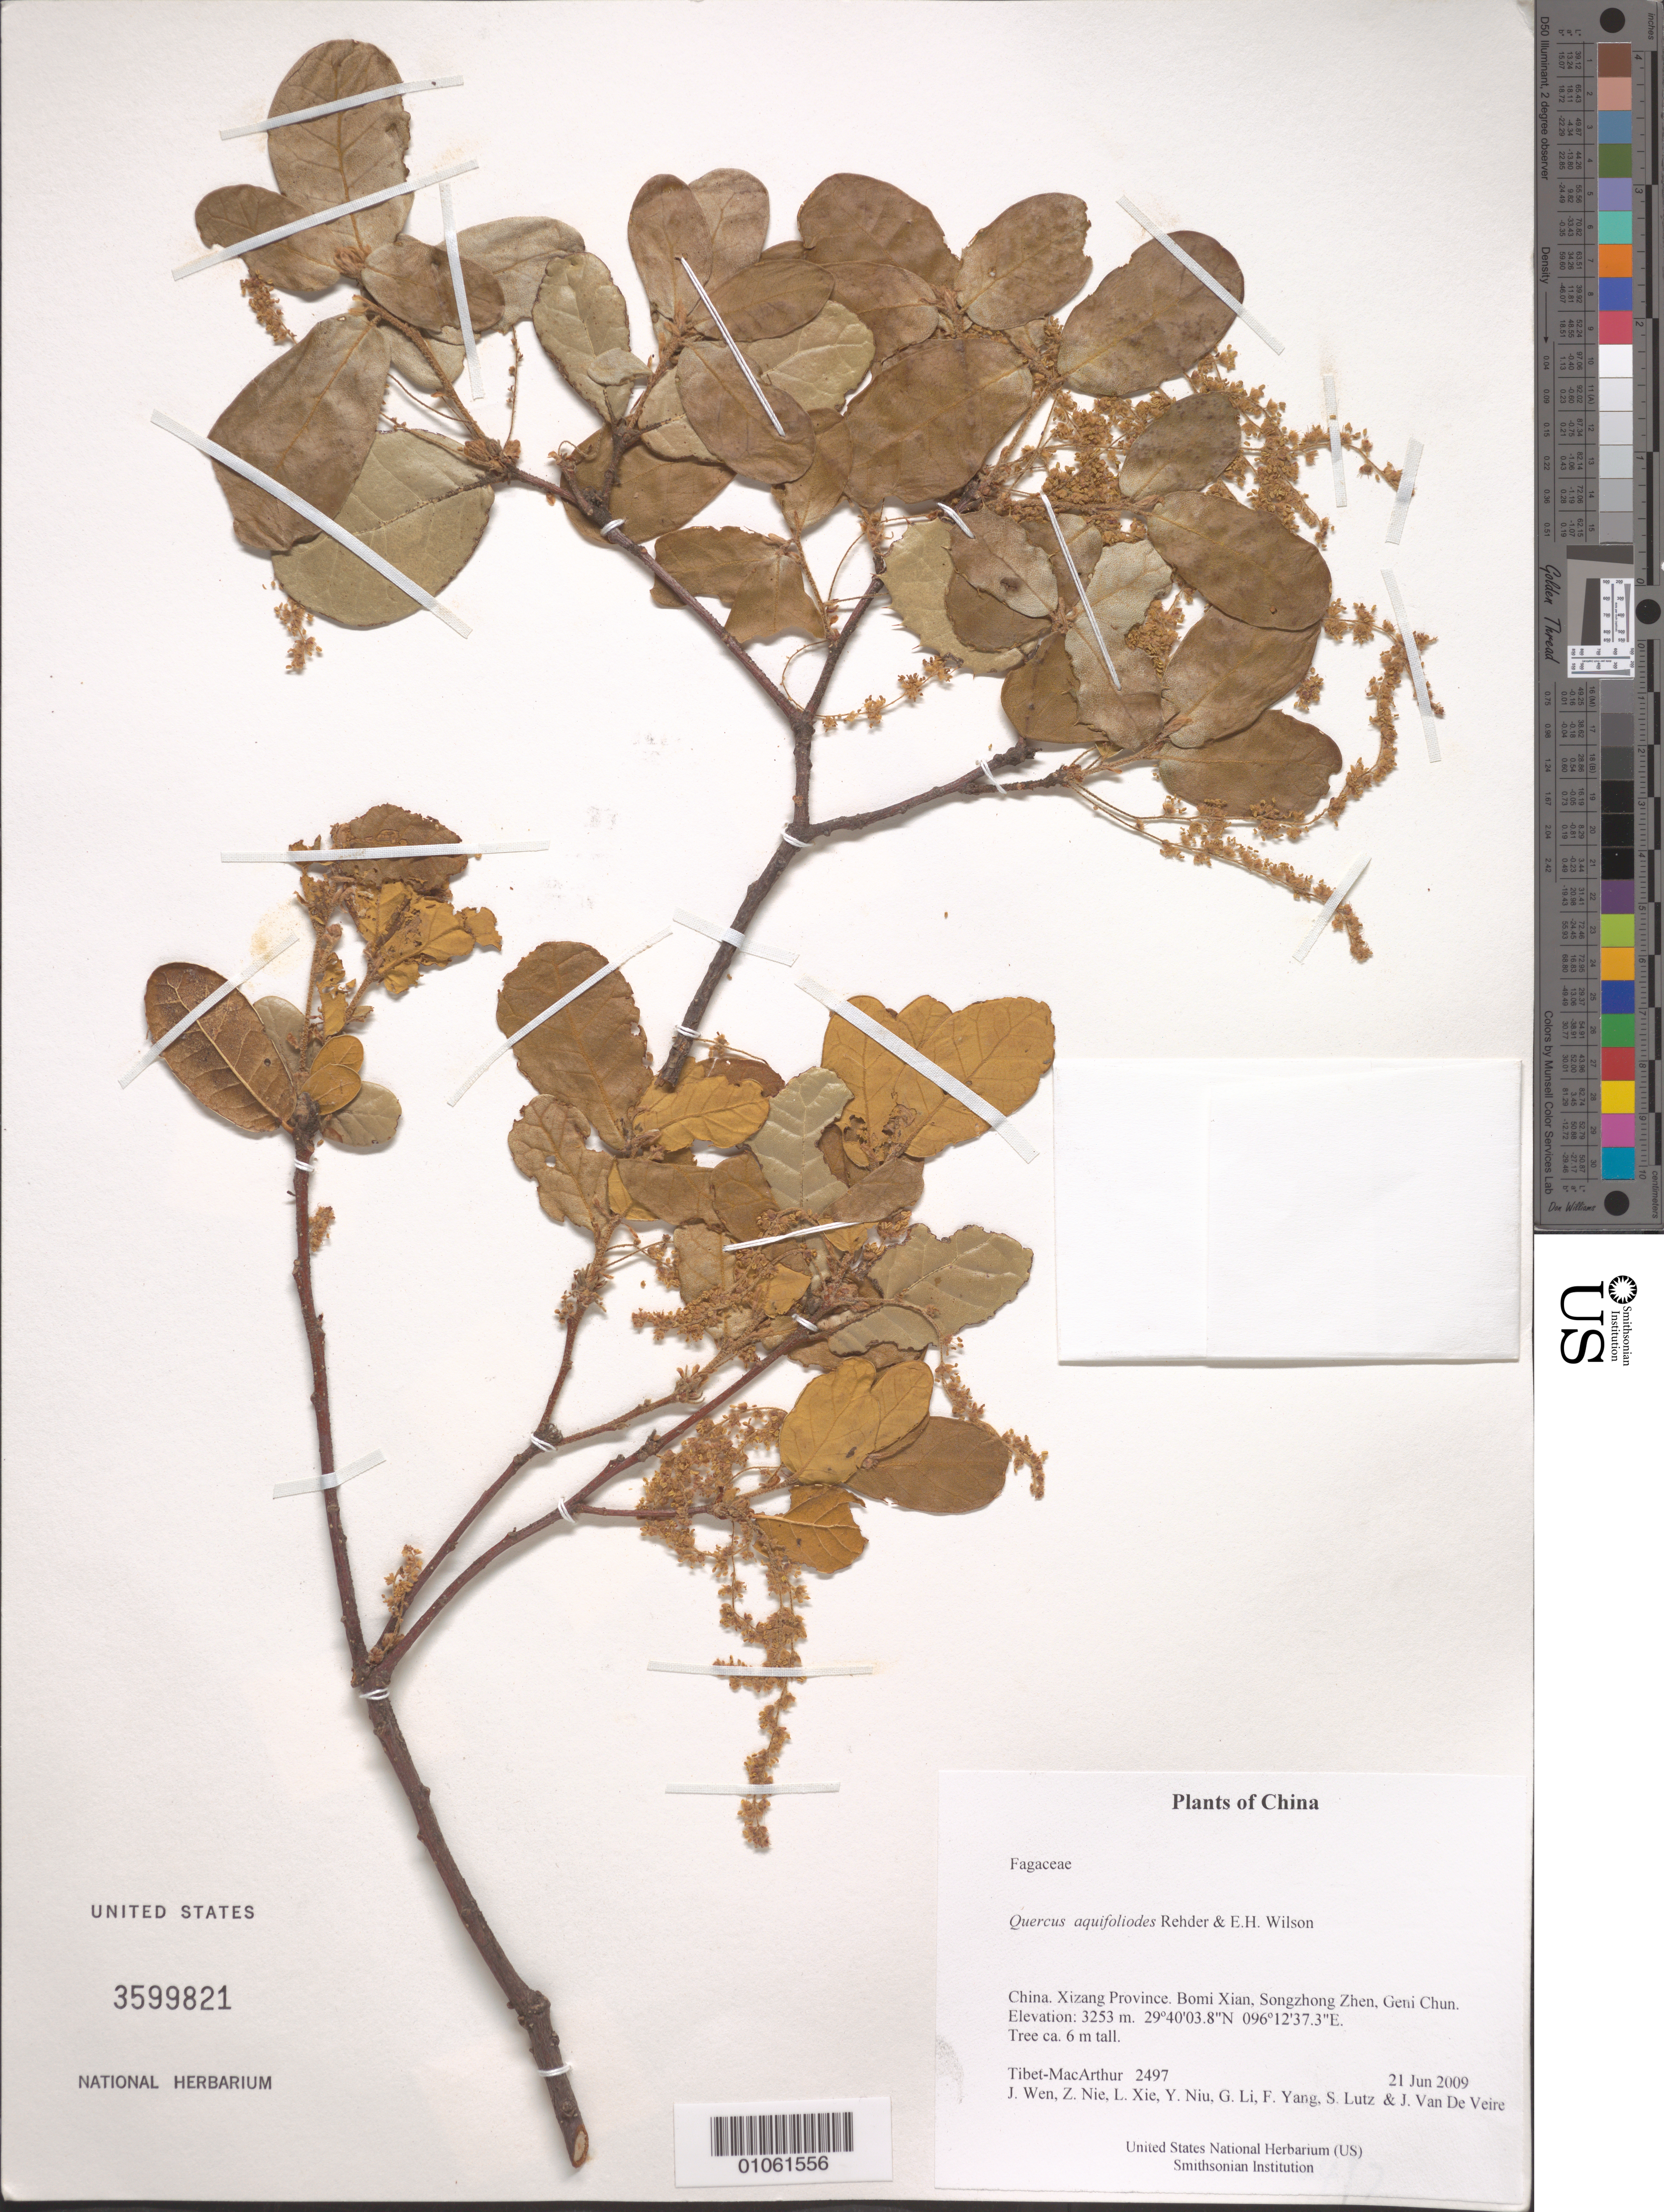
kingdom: Plantae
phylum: Tracheophyta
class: Magnoliopsida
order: Fagales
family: Fagaceae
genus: Quercus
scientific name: Quercus aquifolioides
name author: Rehder & E.H. Wilson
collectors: Tibet-MacArthur, J. Wen, Z. Nie, L. Xie, Y. Niu, G. Li, F. Yang, S. Lutz & J. Van De Veire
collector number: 2497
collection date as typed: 21 Jun 2009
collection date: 2009-06-21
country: China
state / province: Xizang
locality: Bomi Xian, Songzhong Zhen, Geni Chun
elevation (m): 3253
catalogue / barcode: US 3599821